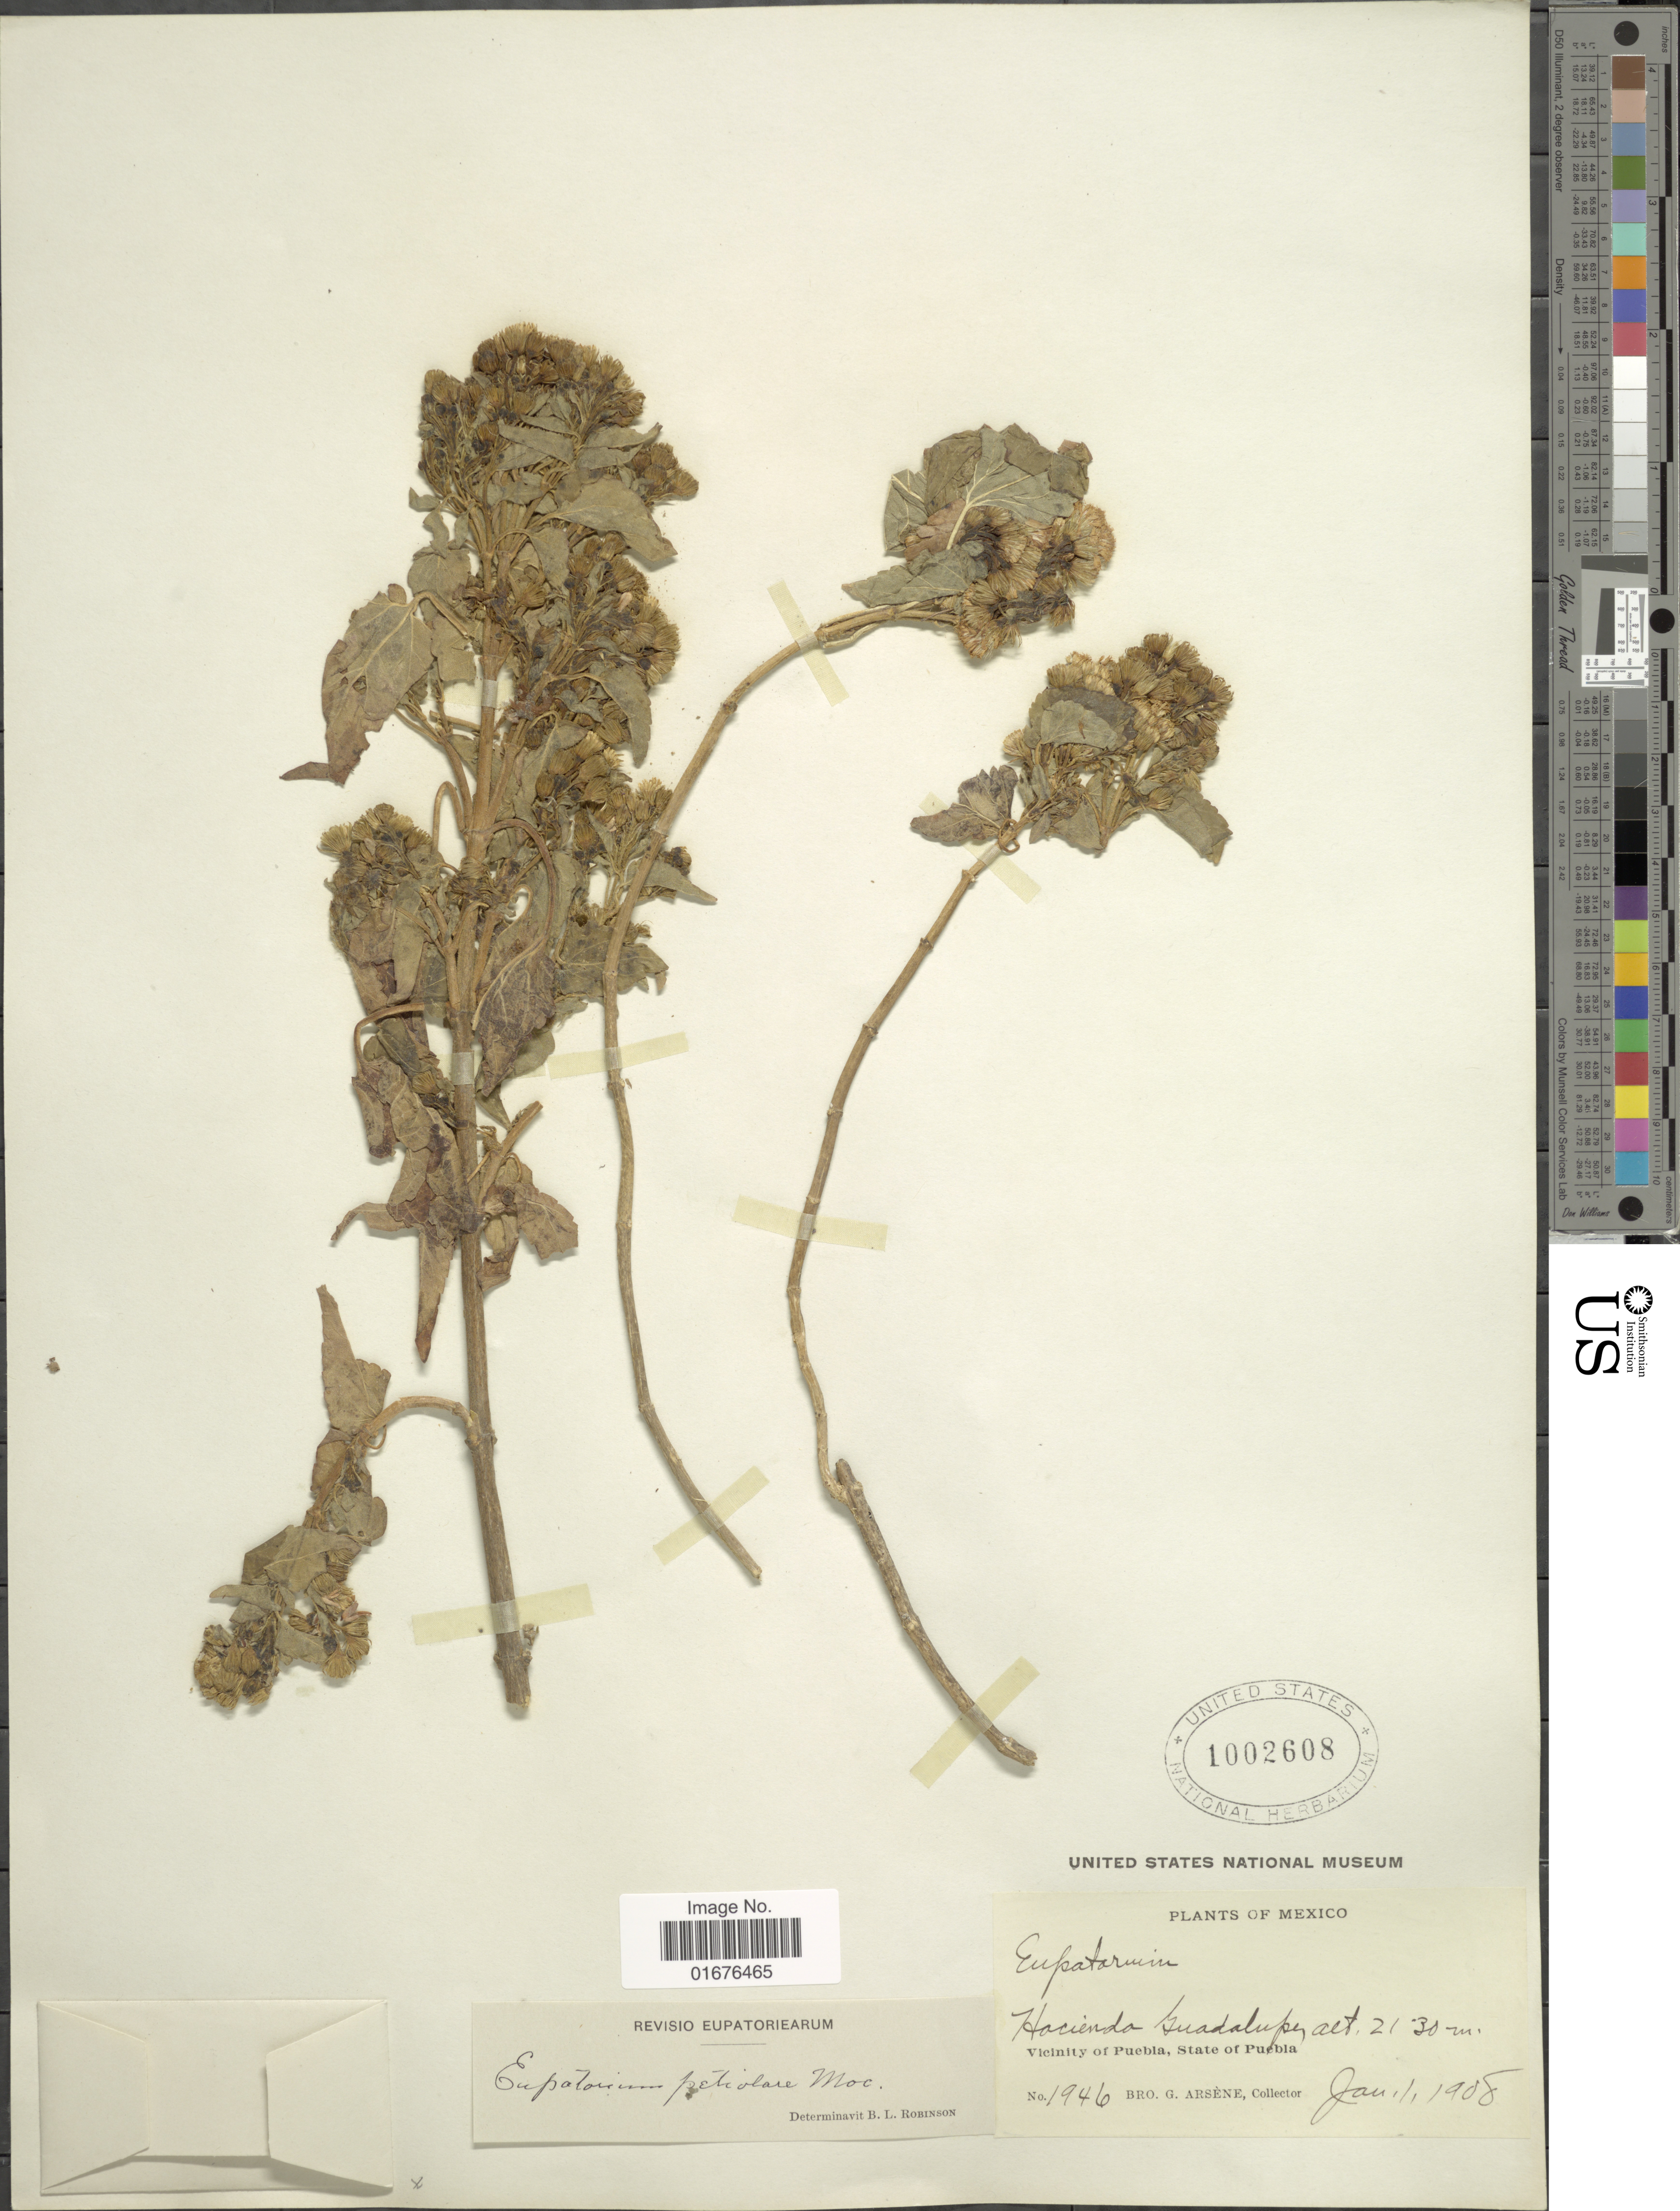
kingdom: Plantae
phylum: Tracheophyta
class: Magnoliopsida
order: Asterales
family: Asteraceae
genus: Ageratina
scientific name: Ageratina petiolaris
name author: (Moc. & Sessé ex DC.) R.M. King & H. Rob.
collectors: Bro. G. Arsène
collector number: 1946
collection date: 1908-01-01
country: Mexico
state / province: Puebla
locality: Hacienda Guadalupe, Vicinity of Puebla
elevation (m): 2130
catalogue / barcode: US 1002608